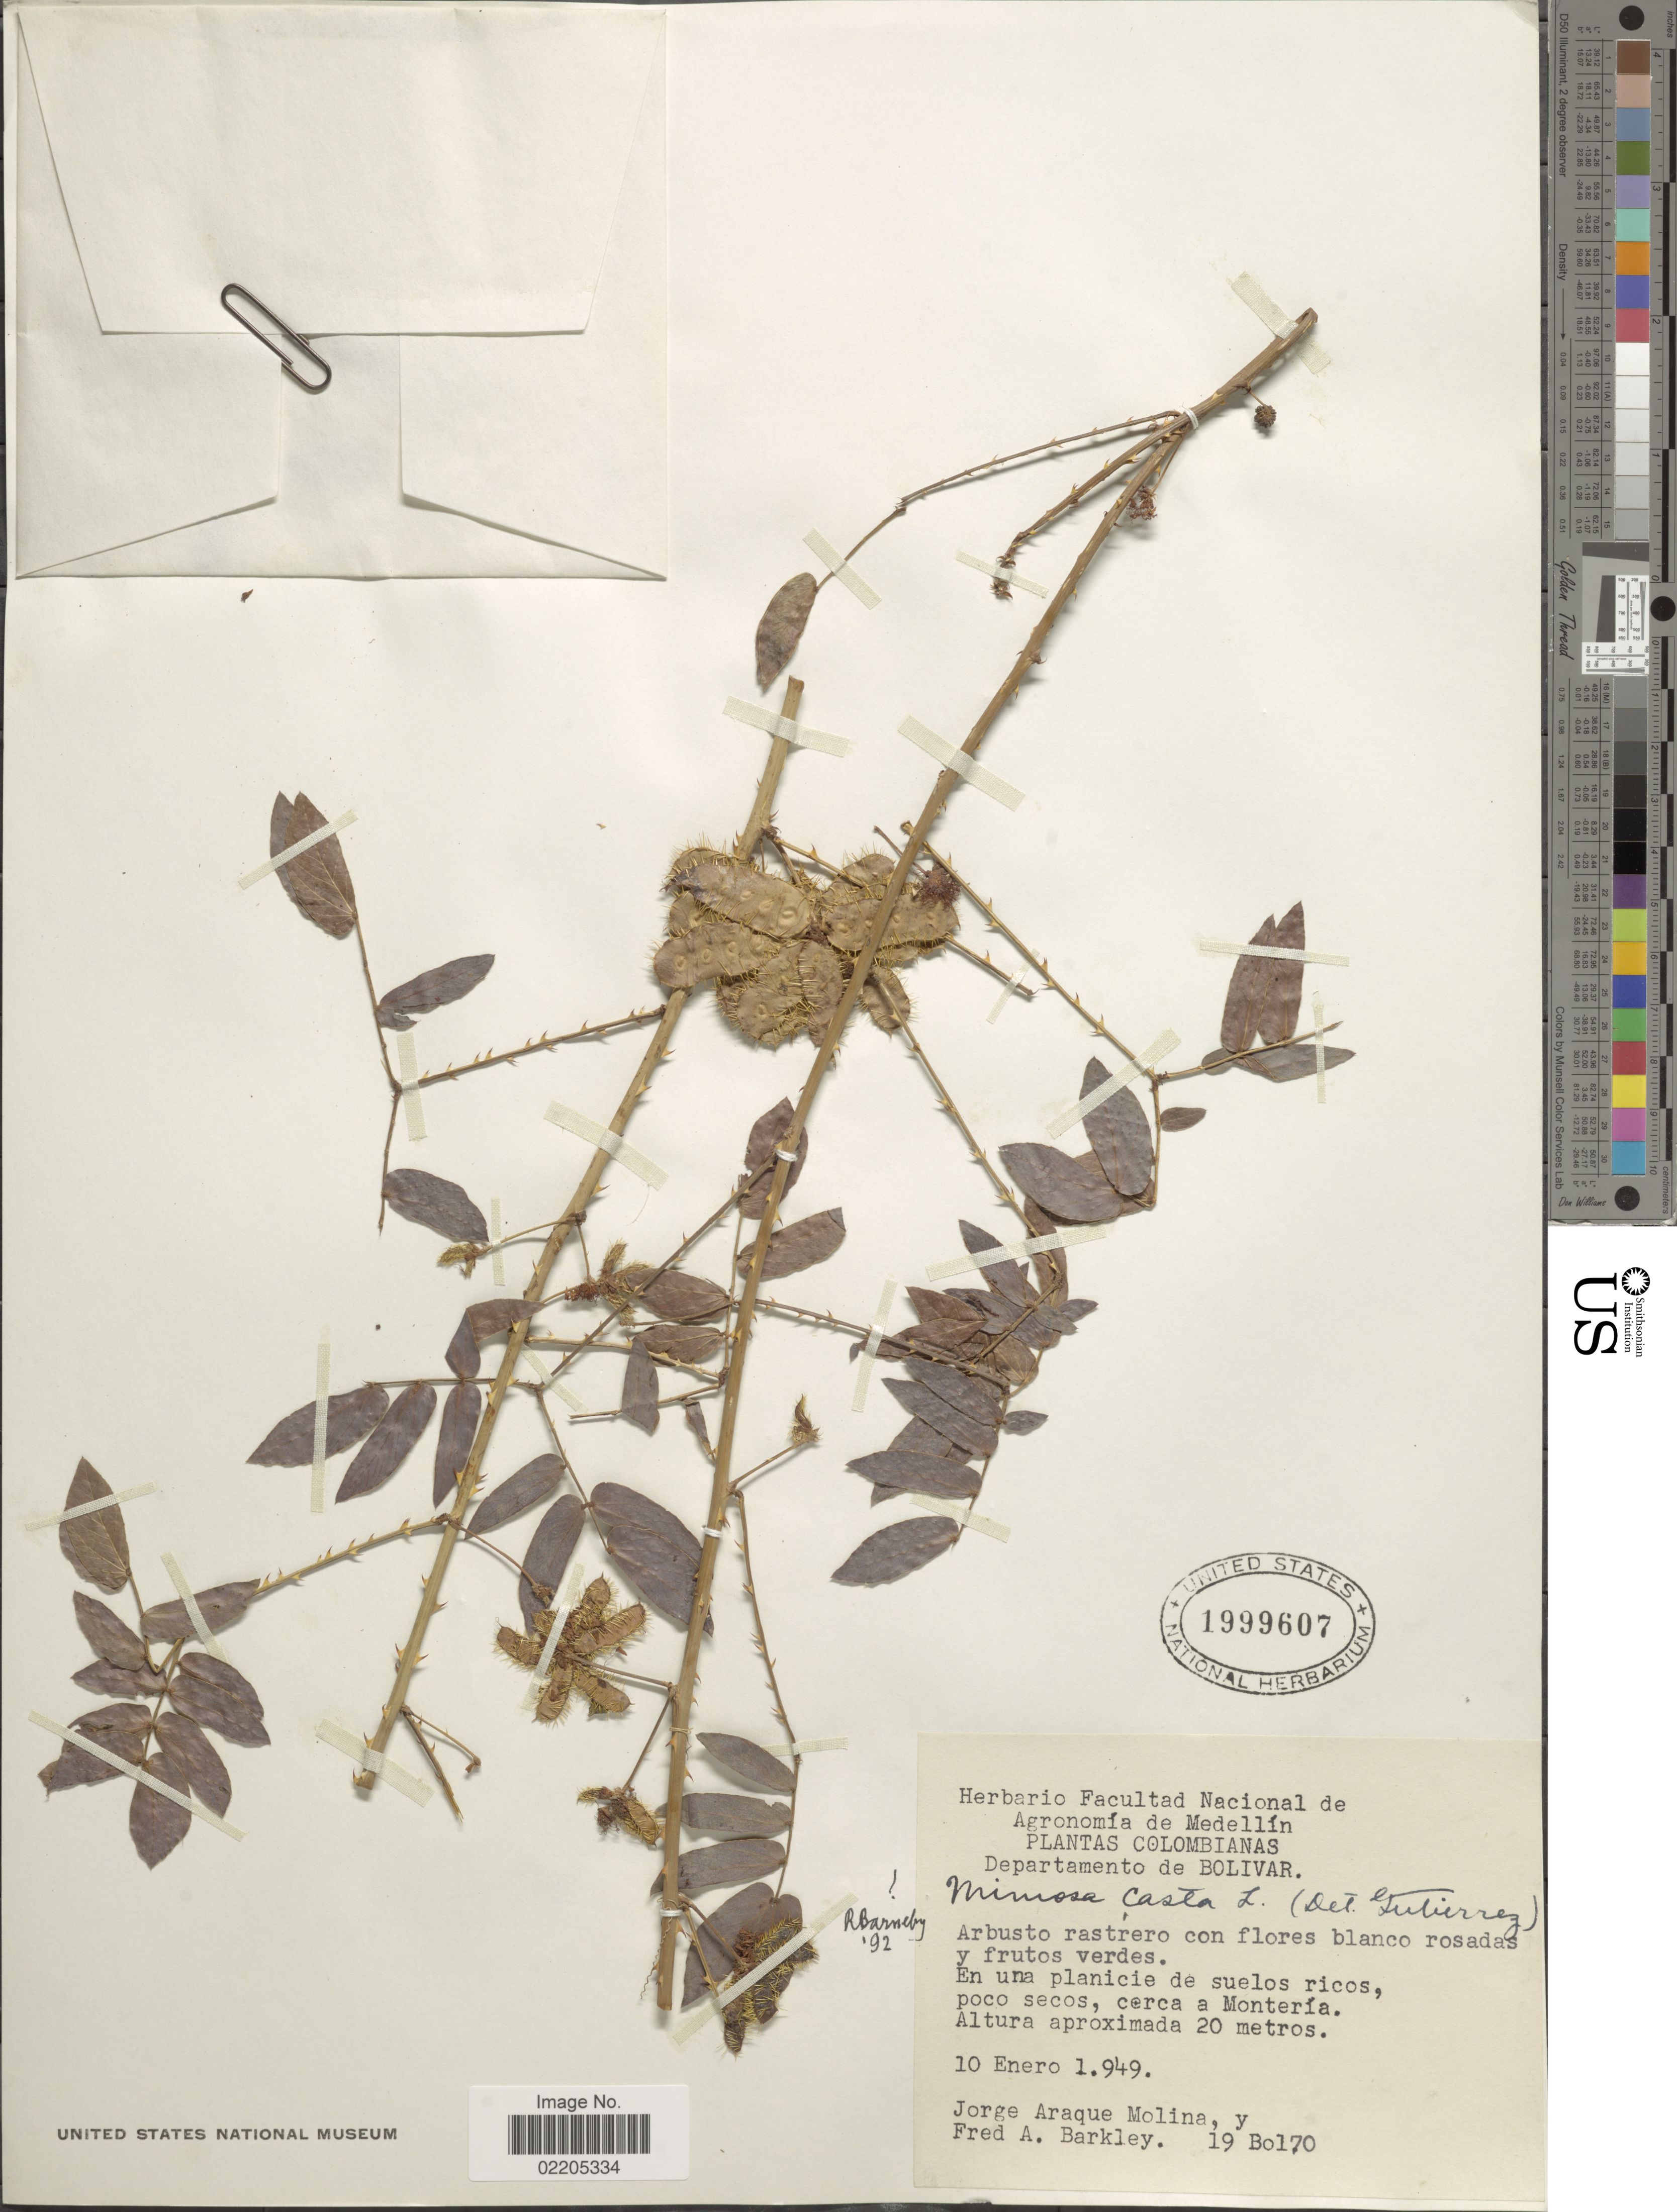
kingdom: Plantae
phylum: Tracheophyta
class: Magnoliopsida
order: Fabales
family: Fabaceae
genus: Mimosa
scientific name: Mimosa casta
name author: L.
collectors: J. A. Molina & F. A. Barkley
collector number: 19 Bol70*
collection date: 1949-01-10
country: Colombia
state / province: Bolívar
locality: En una planicie de suelos ricos, poco secos, cerca a Monteria.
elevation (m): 20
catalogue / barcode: US 1999607